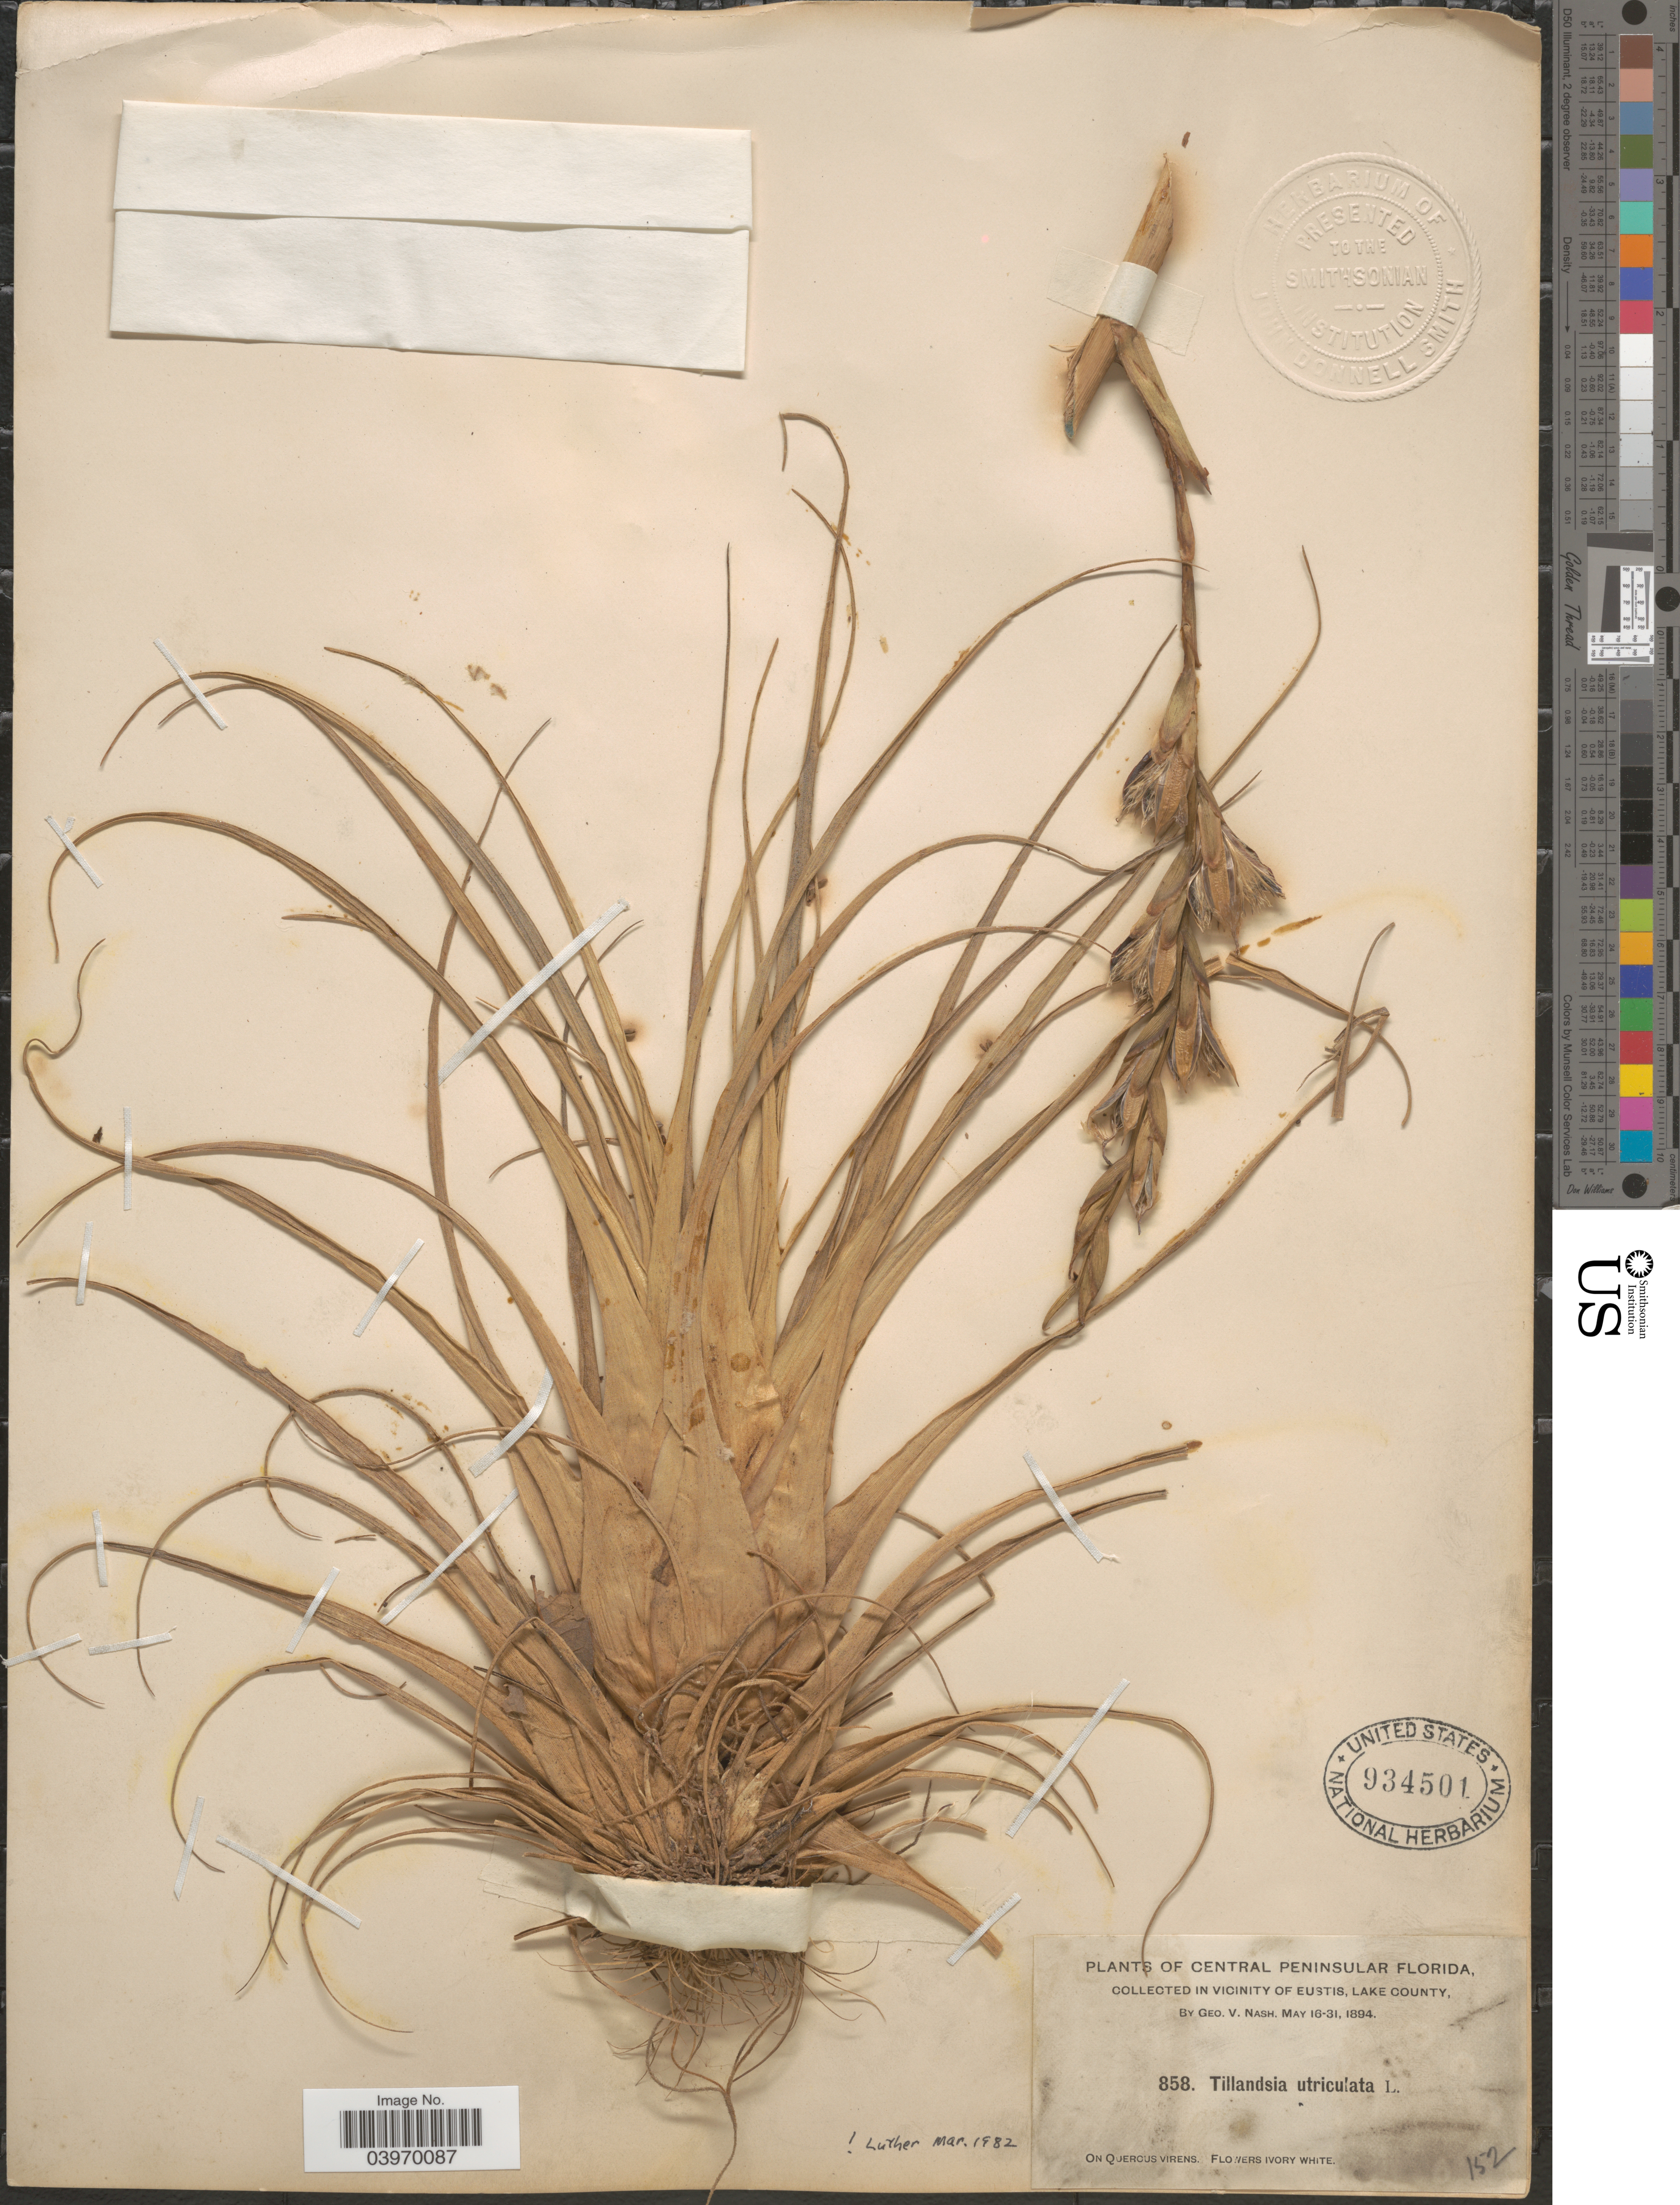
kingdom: Plantae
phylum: Tracheophyta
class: Liliopsida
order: Poales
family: Bromeliaceae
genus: Tillandsia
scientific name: Tillandsia utriculata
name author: L.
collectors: G. V. Nash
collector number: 858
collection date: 1894-05-16/1894-05-31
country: United States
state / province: Florida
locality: Central Peninsular Florida. In vicinity of Eustis, Lake County.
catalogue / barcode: US 934501